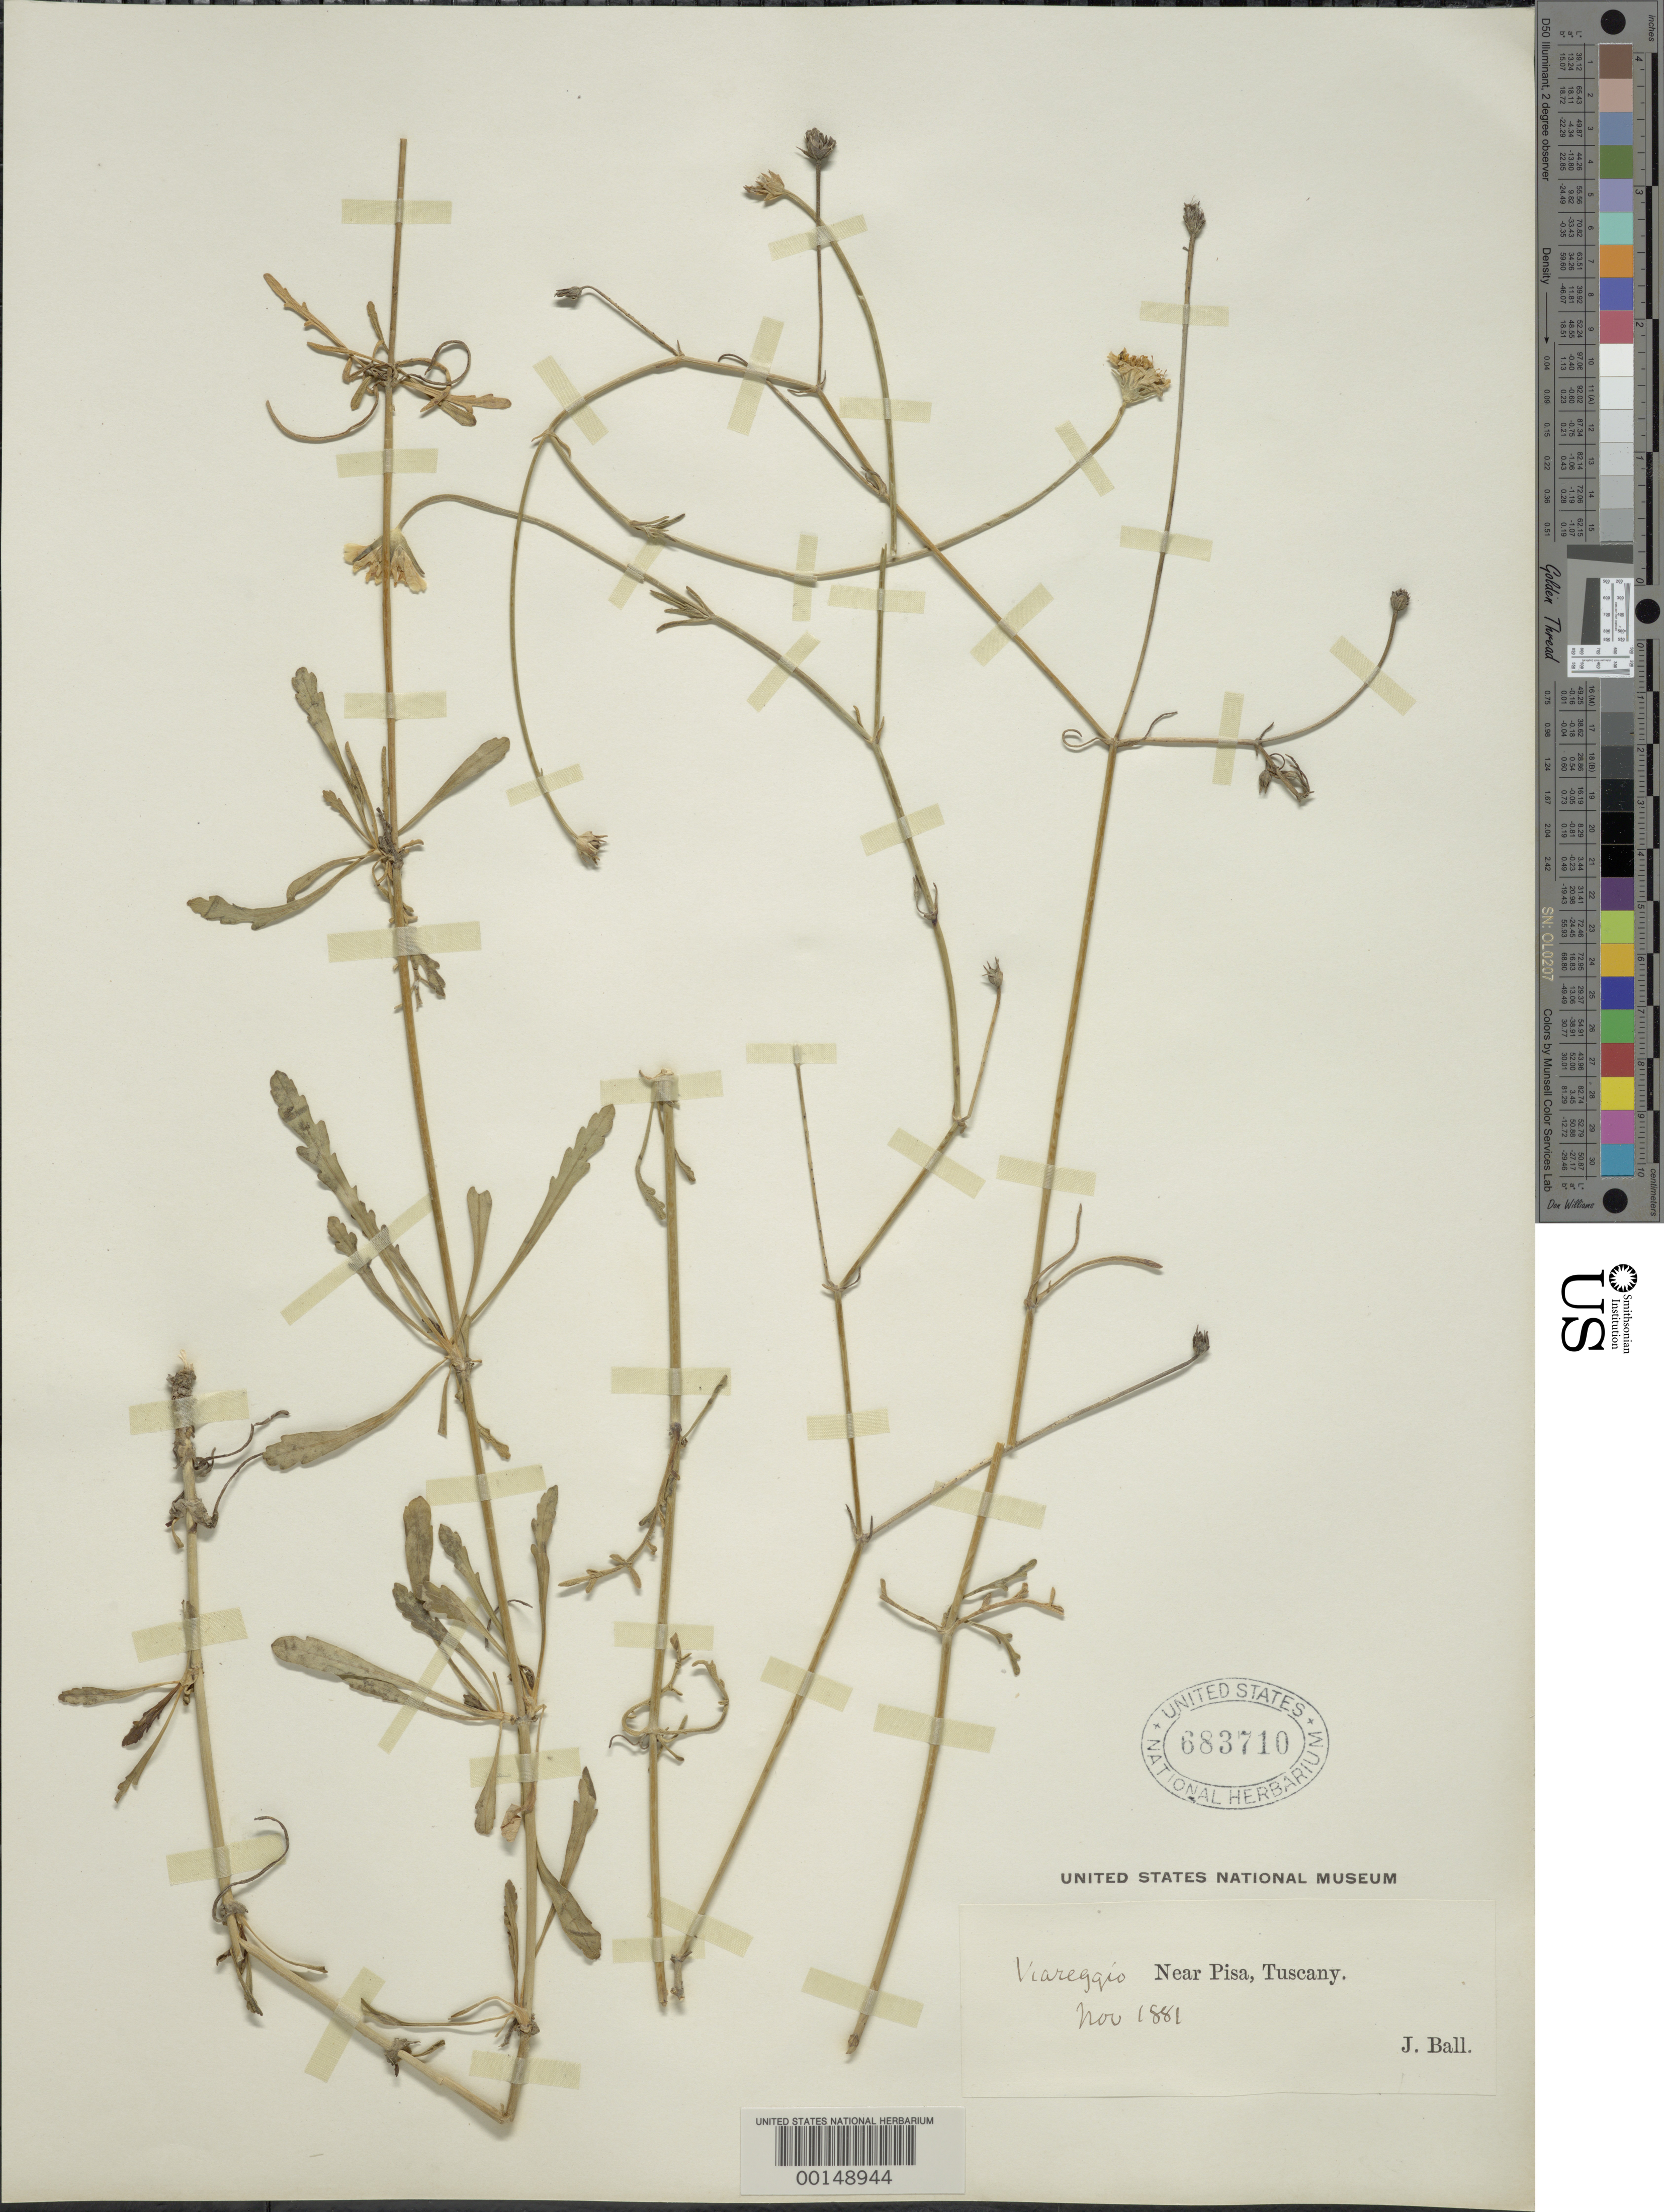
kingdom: Plantae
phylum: Tracheophyta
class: Magnoliopsida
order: Dipsacales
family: Caprifoliaceae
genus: Cephalaria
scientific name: Cephalaria sp.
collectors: J. Ball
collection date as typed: Nov 1881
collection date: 1881-11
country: Italy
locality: Near Pisa, Tuscany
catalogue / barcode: US 683710